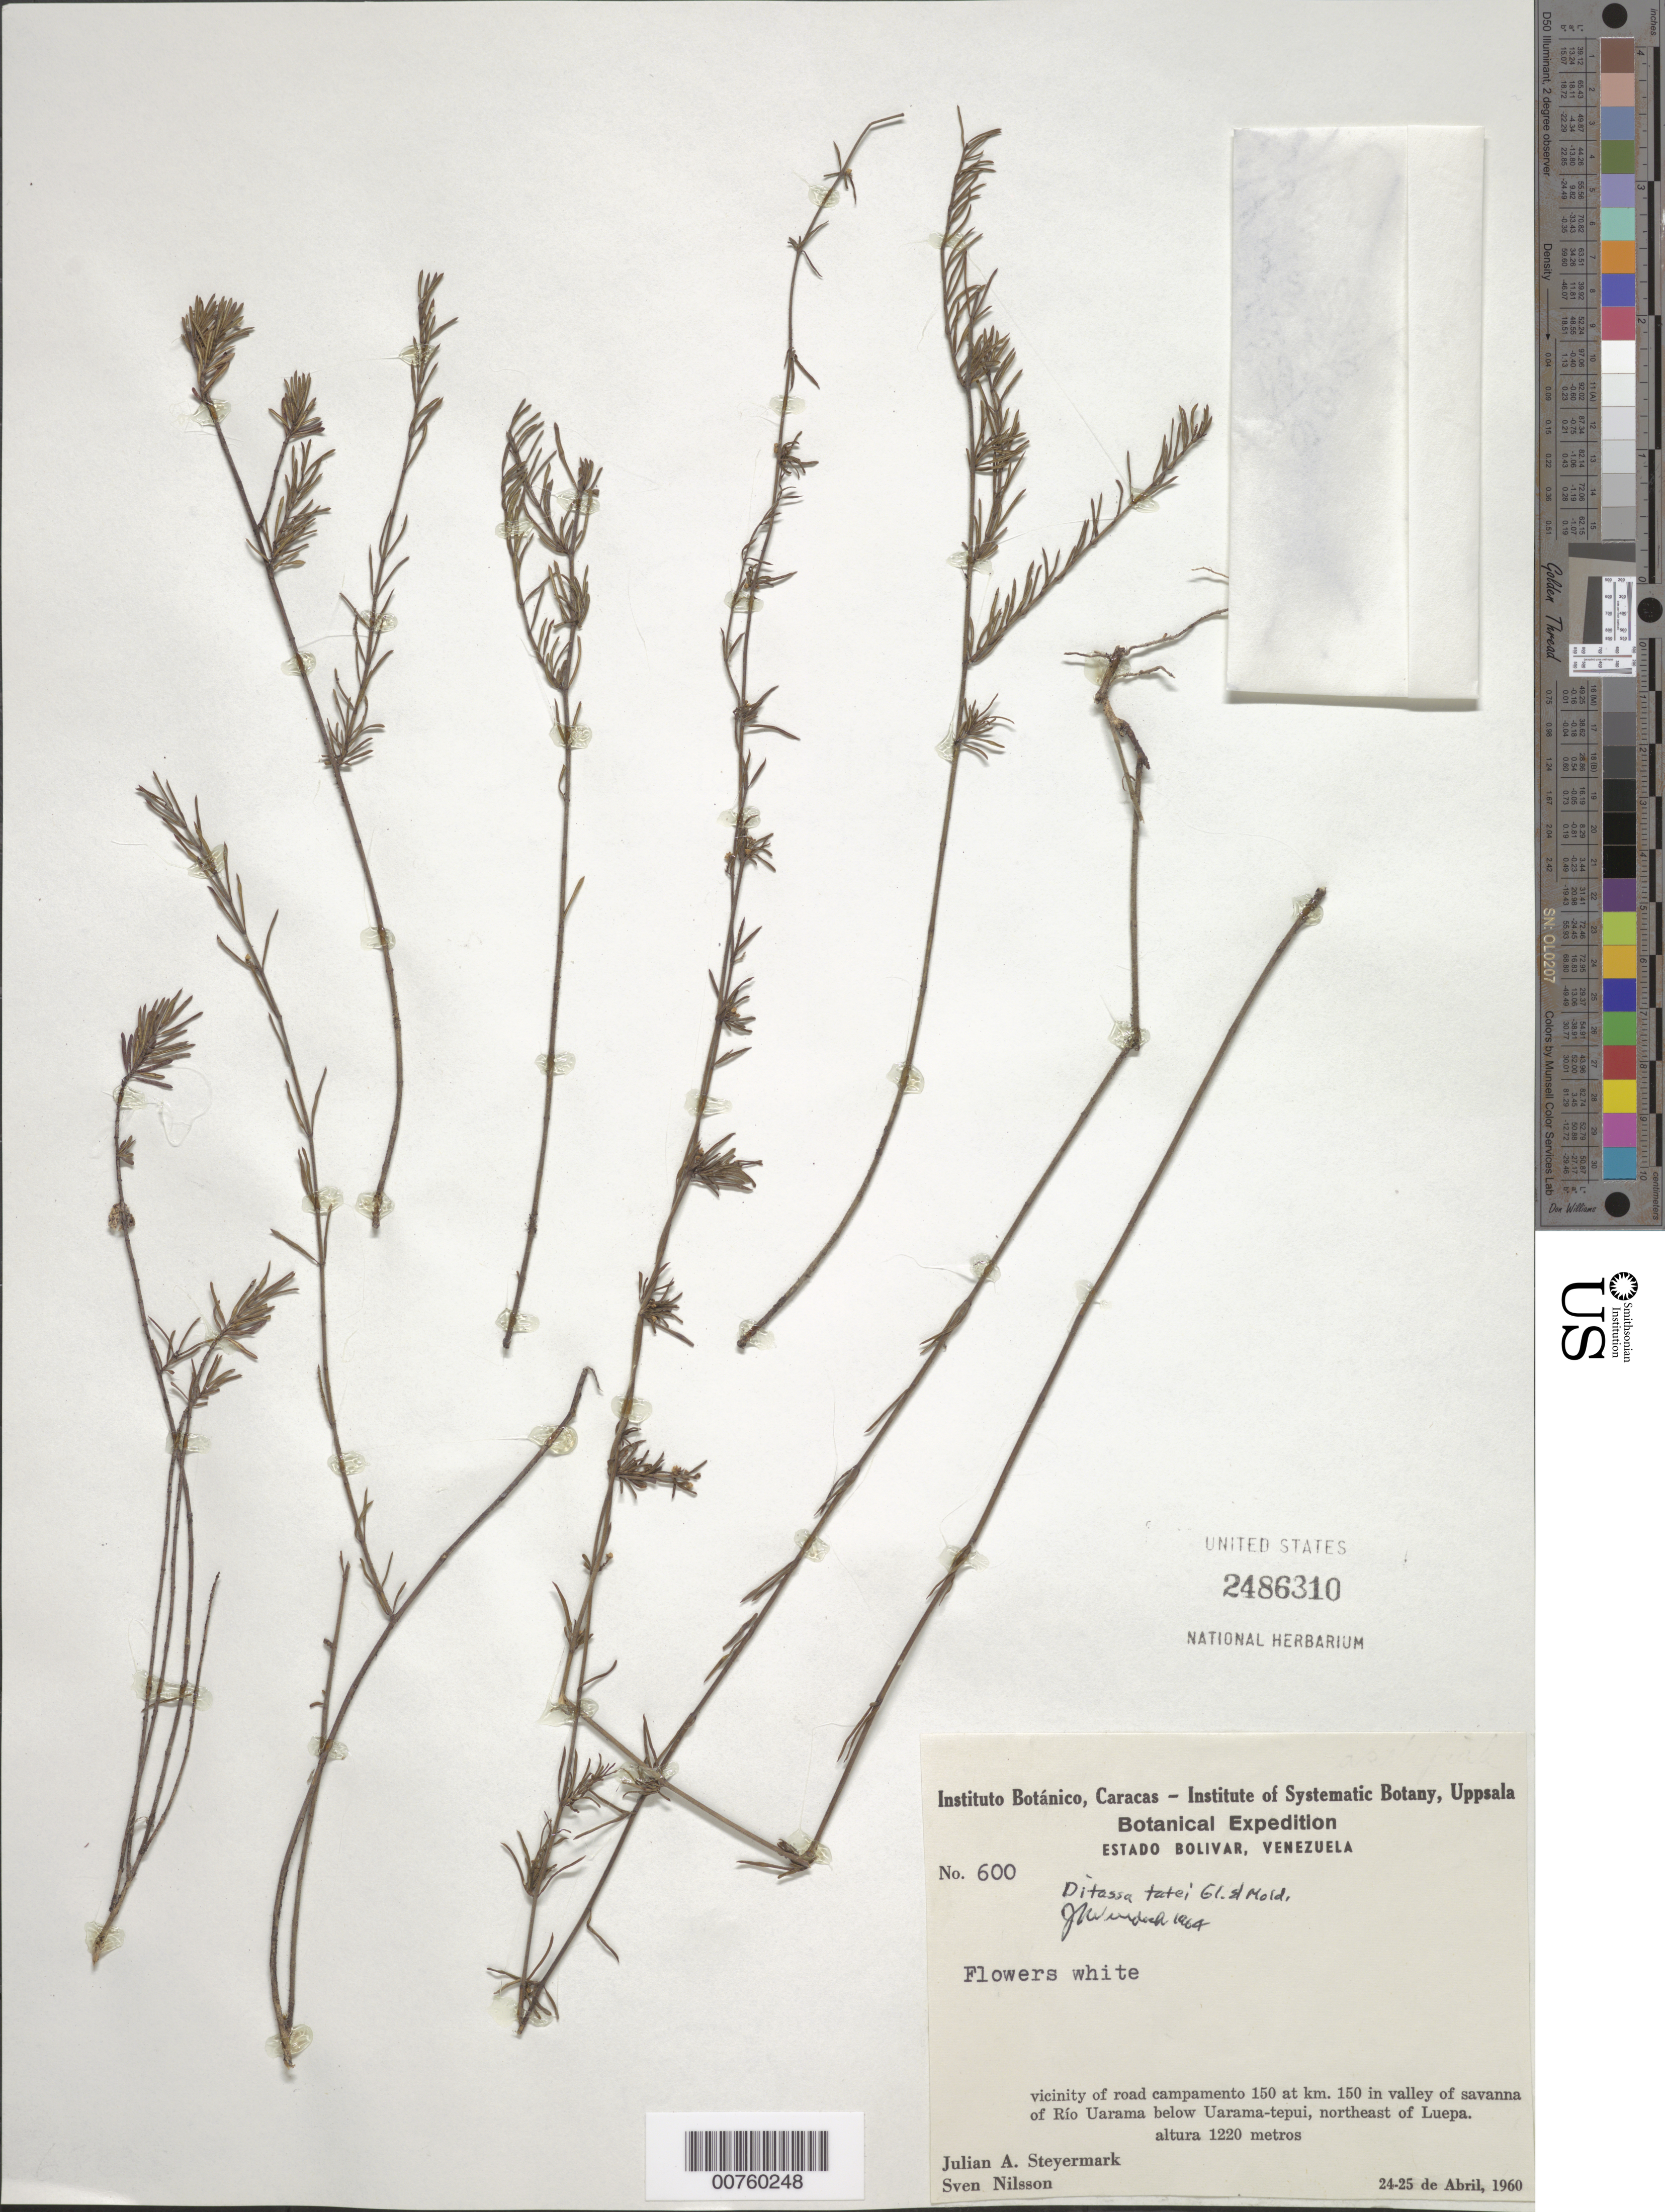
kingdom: Plantae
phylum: Tracheophyta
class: Magnoliopsida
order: Gentianales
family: Apocynaceae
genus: Ditassa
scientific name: Ditassa tatei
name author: Gleason & Moldenke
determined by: Wurdack, John J., (US), US (UNITED STATES)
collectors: J. Steyermark & S. Nilsson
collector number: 60 600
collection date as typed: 24-Apr-60 to 25-Apr-60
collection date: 1960-04-24/1960-04-25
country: Venezuela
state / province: Bolívar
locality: Río Uarama, below Uarama-tepuí, NE of Luepa, vic. of road campamento 150 at km 150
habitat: Along road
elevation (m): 1220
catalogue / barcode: US 2486310